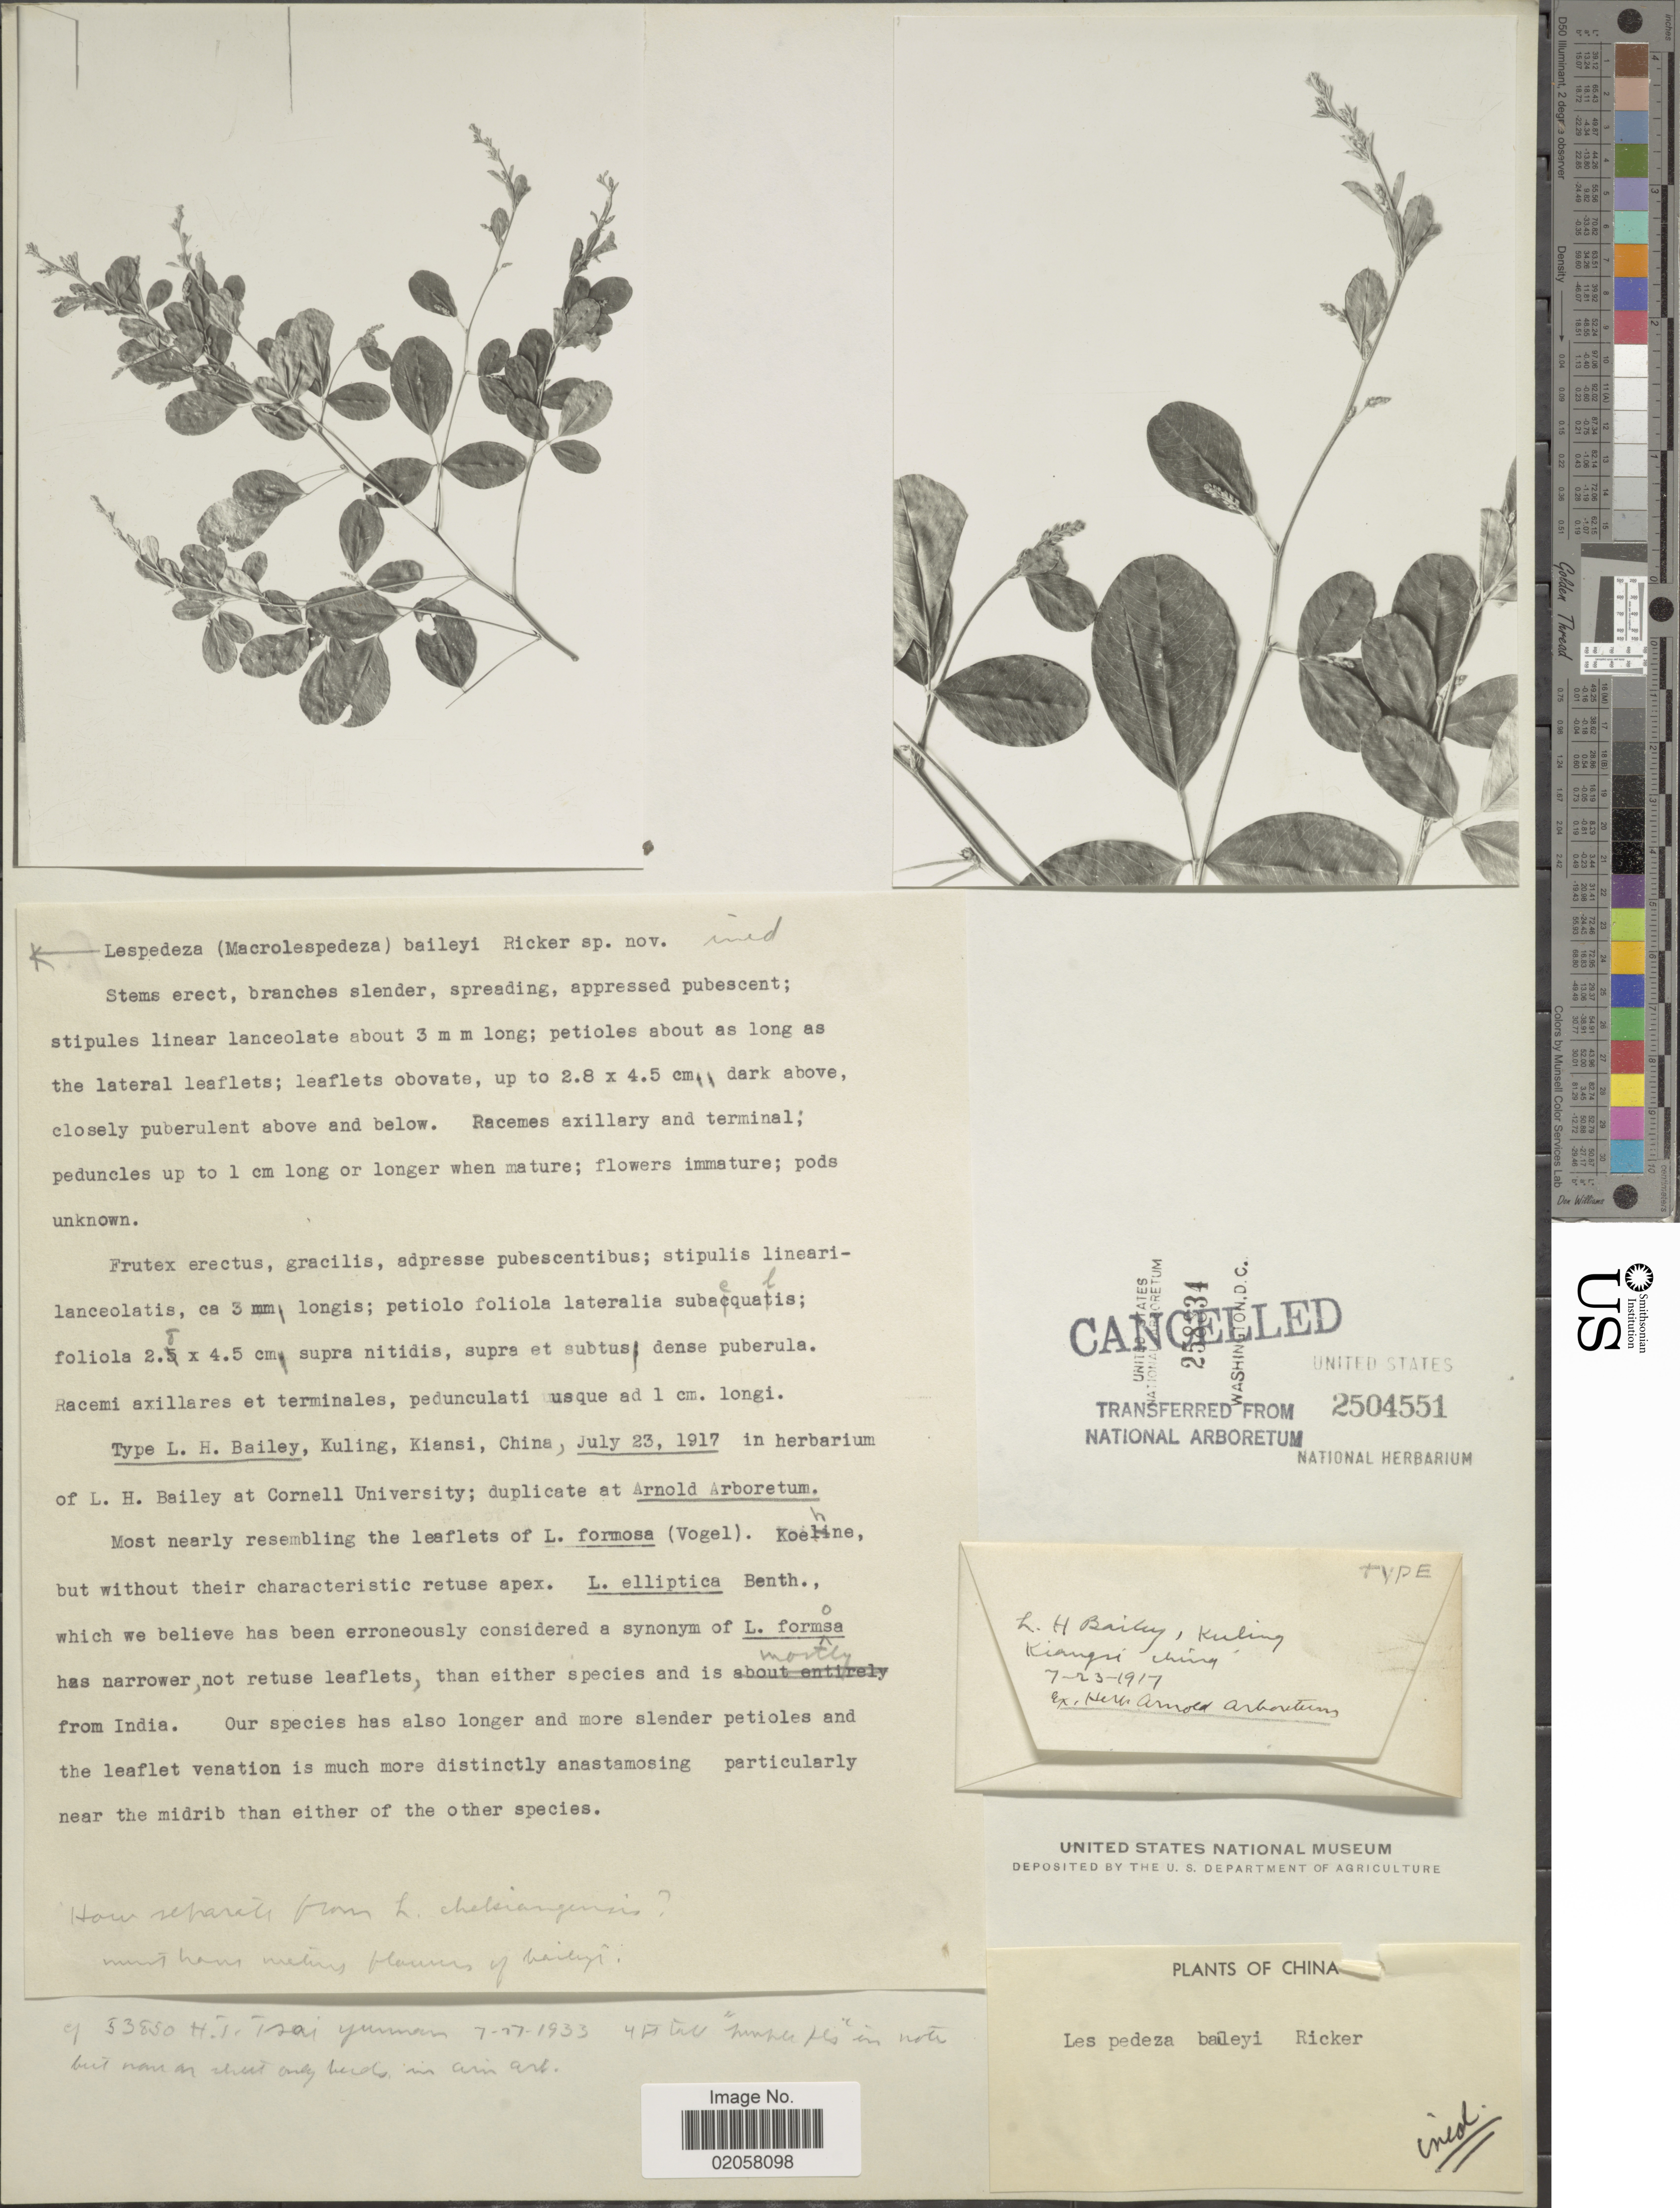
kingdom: Plantae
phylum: Tracheophyta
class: Magnoliopsida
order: Fabales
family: Fabaceae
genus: Lespedeza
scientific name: Lespedeza sp.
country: China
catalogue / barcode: US 2504551